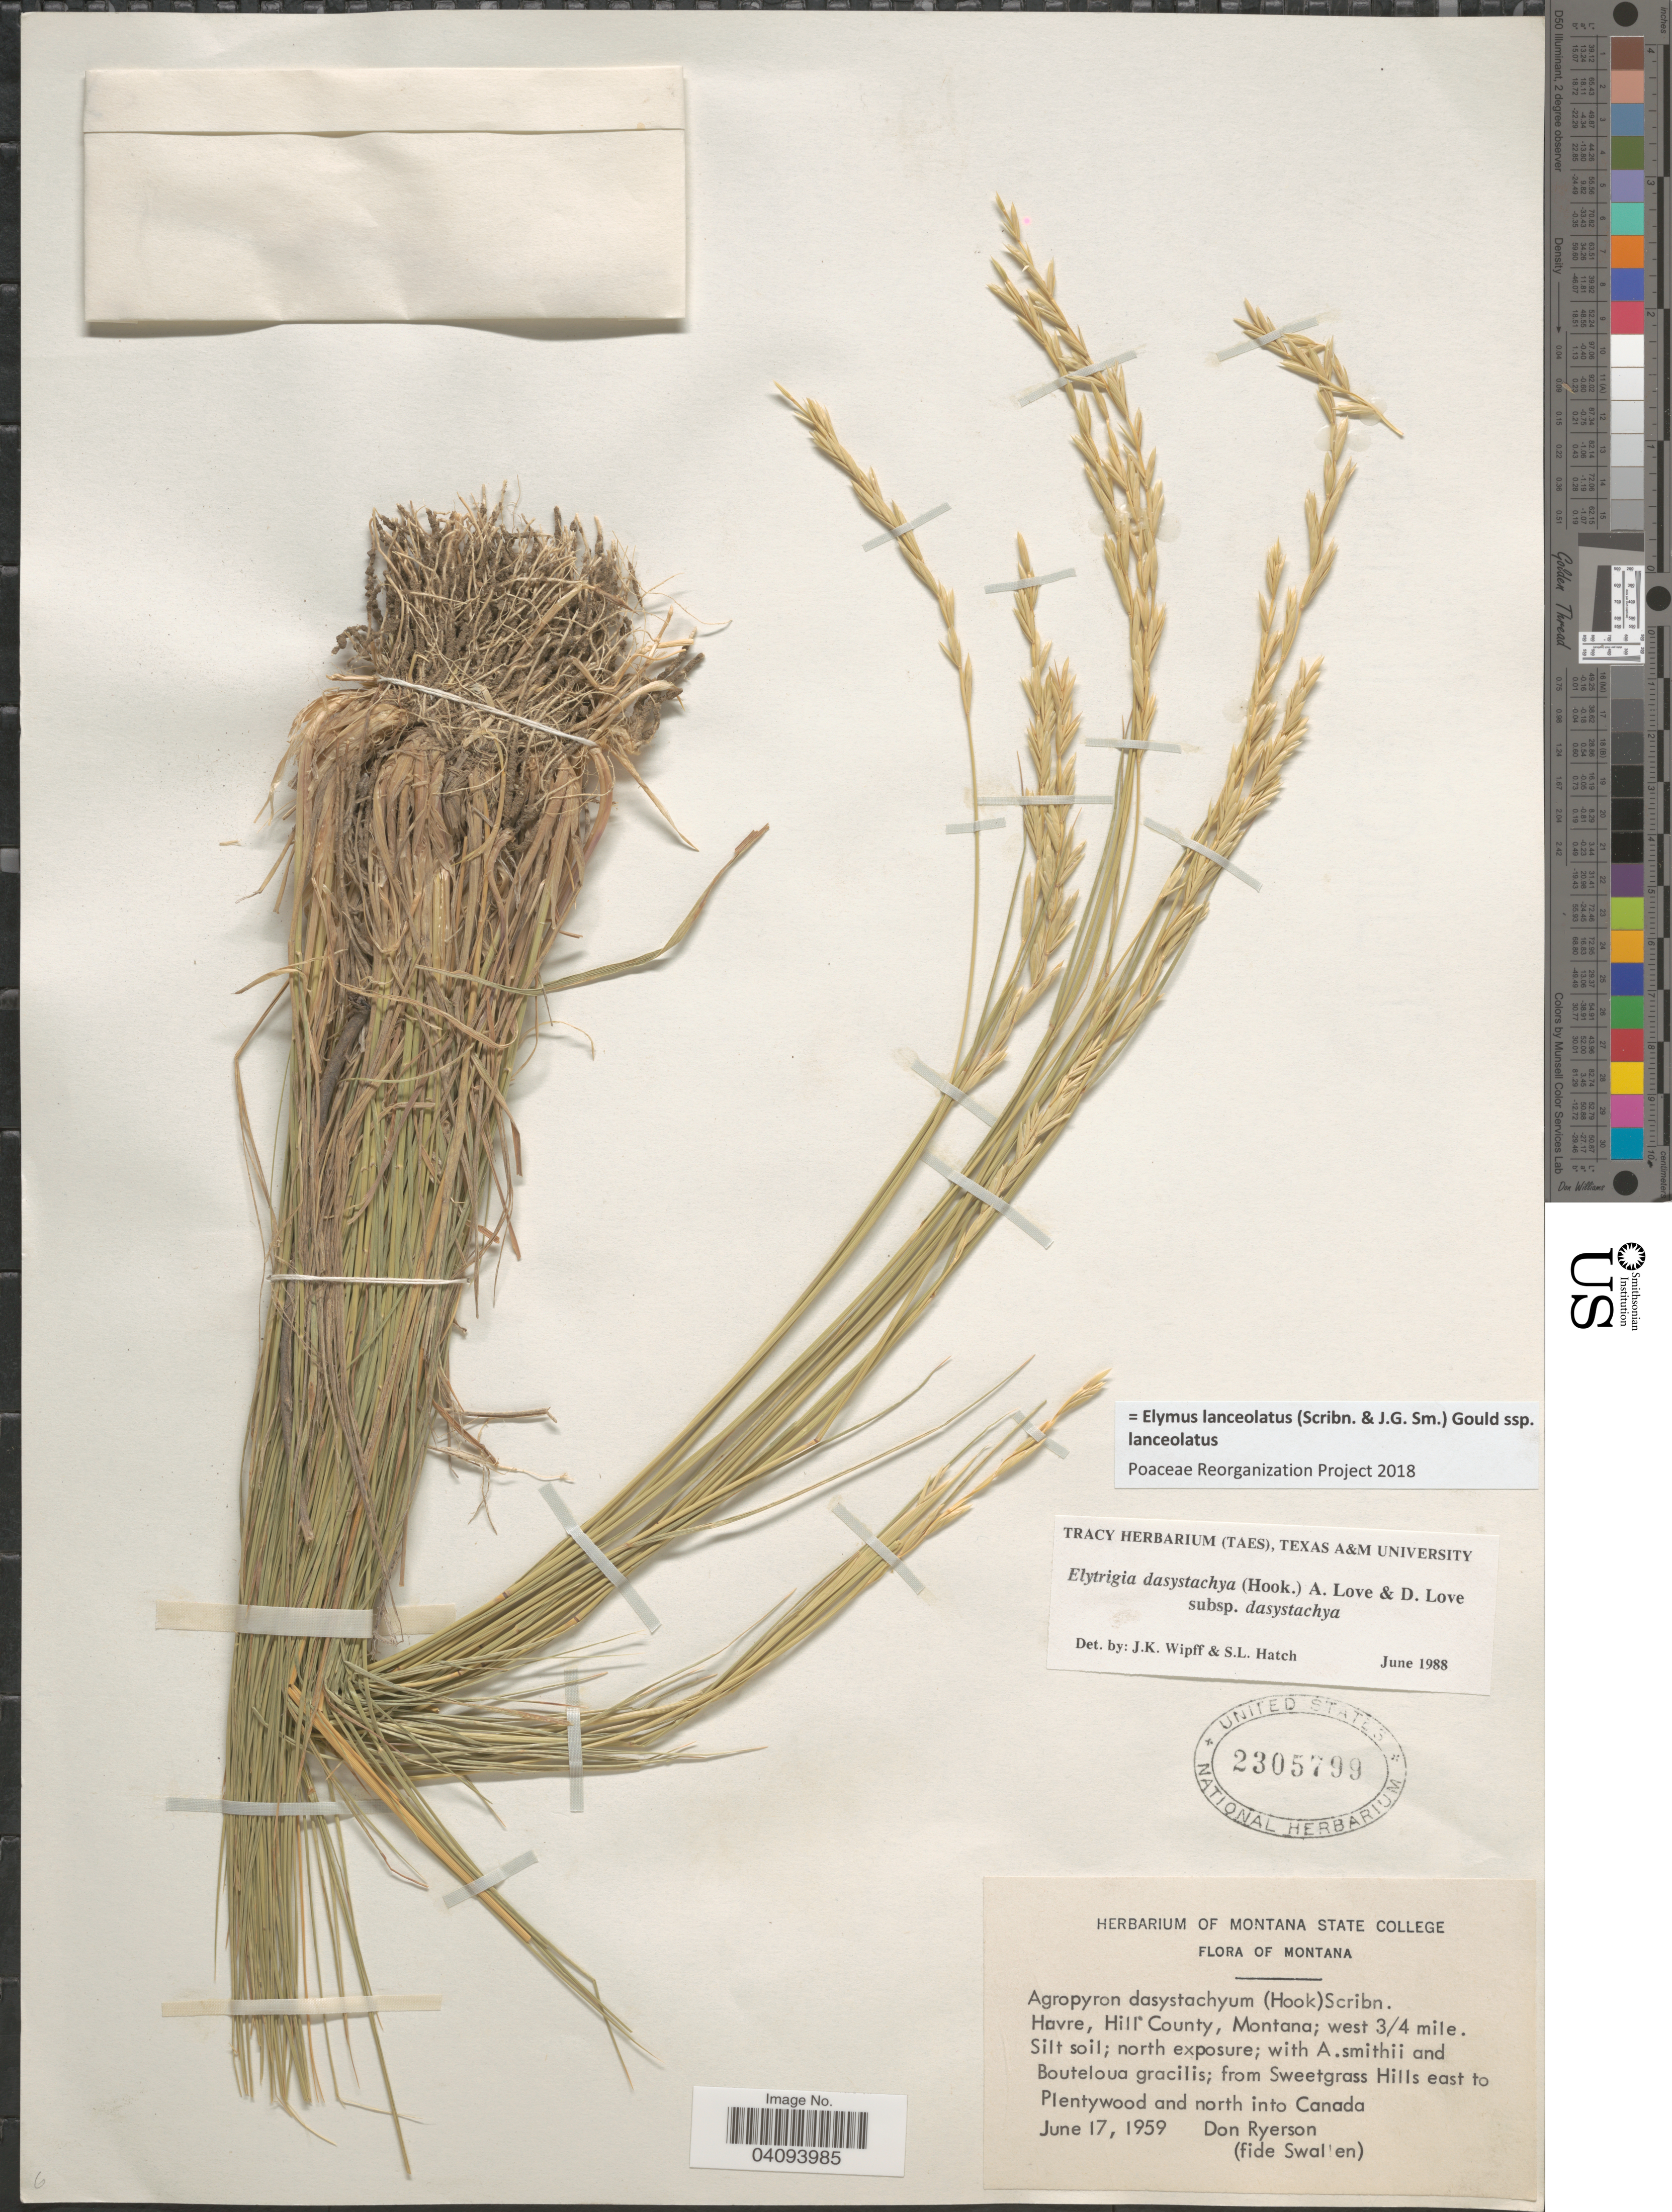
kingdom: Plantae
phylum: Tracheophyta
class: Liliopsida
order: Poales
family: Poaceae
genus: Elymus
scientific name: Elymus lanceolatus subsp. lanceolatus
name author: (Scribn. & J.G. Sm.) Gould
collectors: D. Ryerson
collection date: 1959-06-17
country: United States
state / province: Montana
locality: Havre, Hill County; west 3/4 mile. North exposure. From Sweetgrass Hills east to Plentywood and north into Canada [unsure placement].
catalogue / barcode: US 2305799